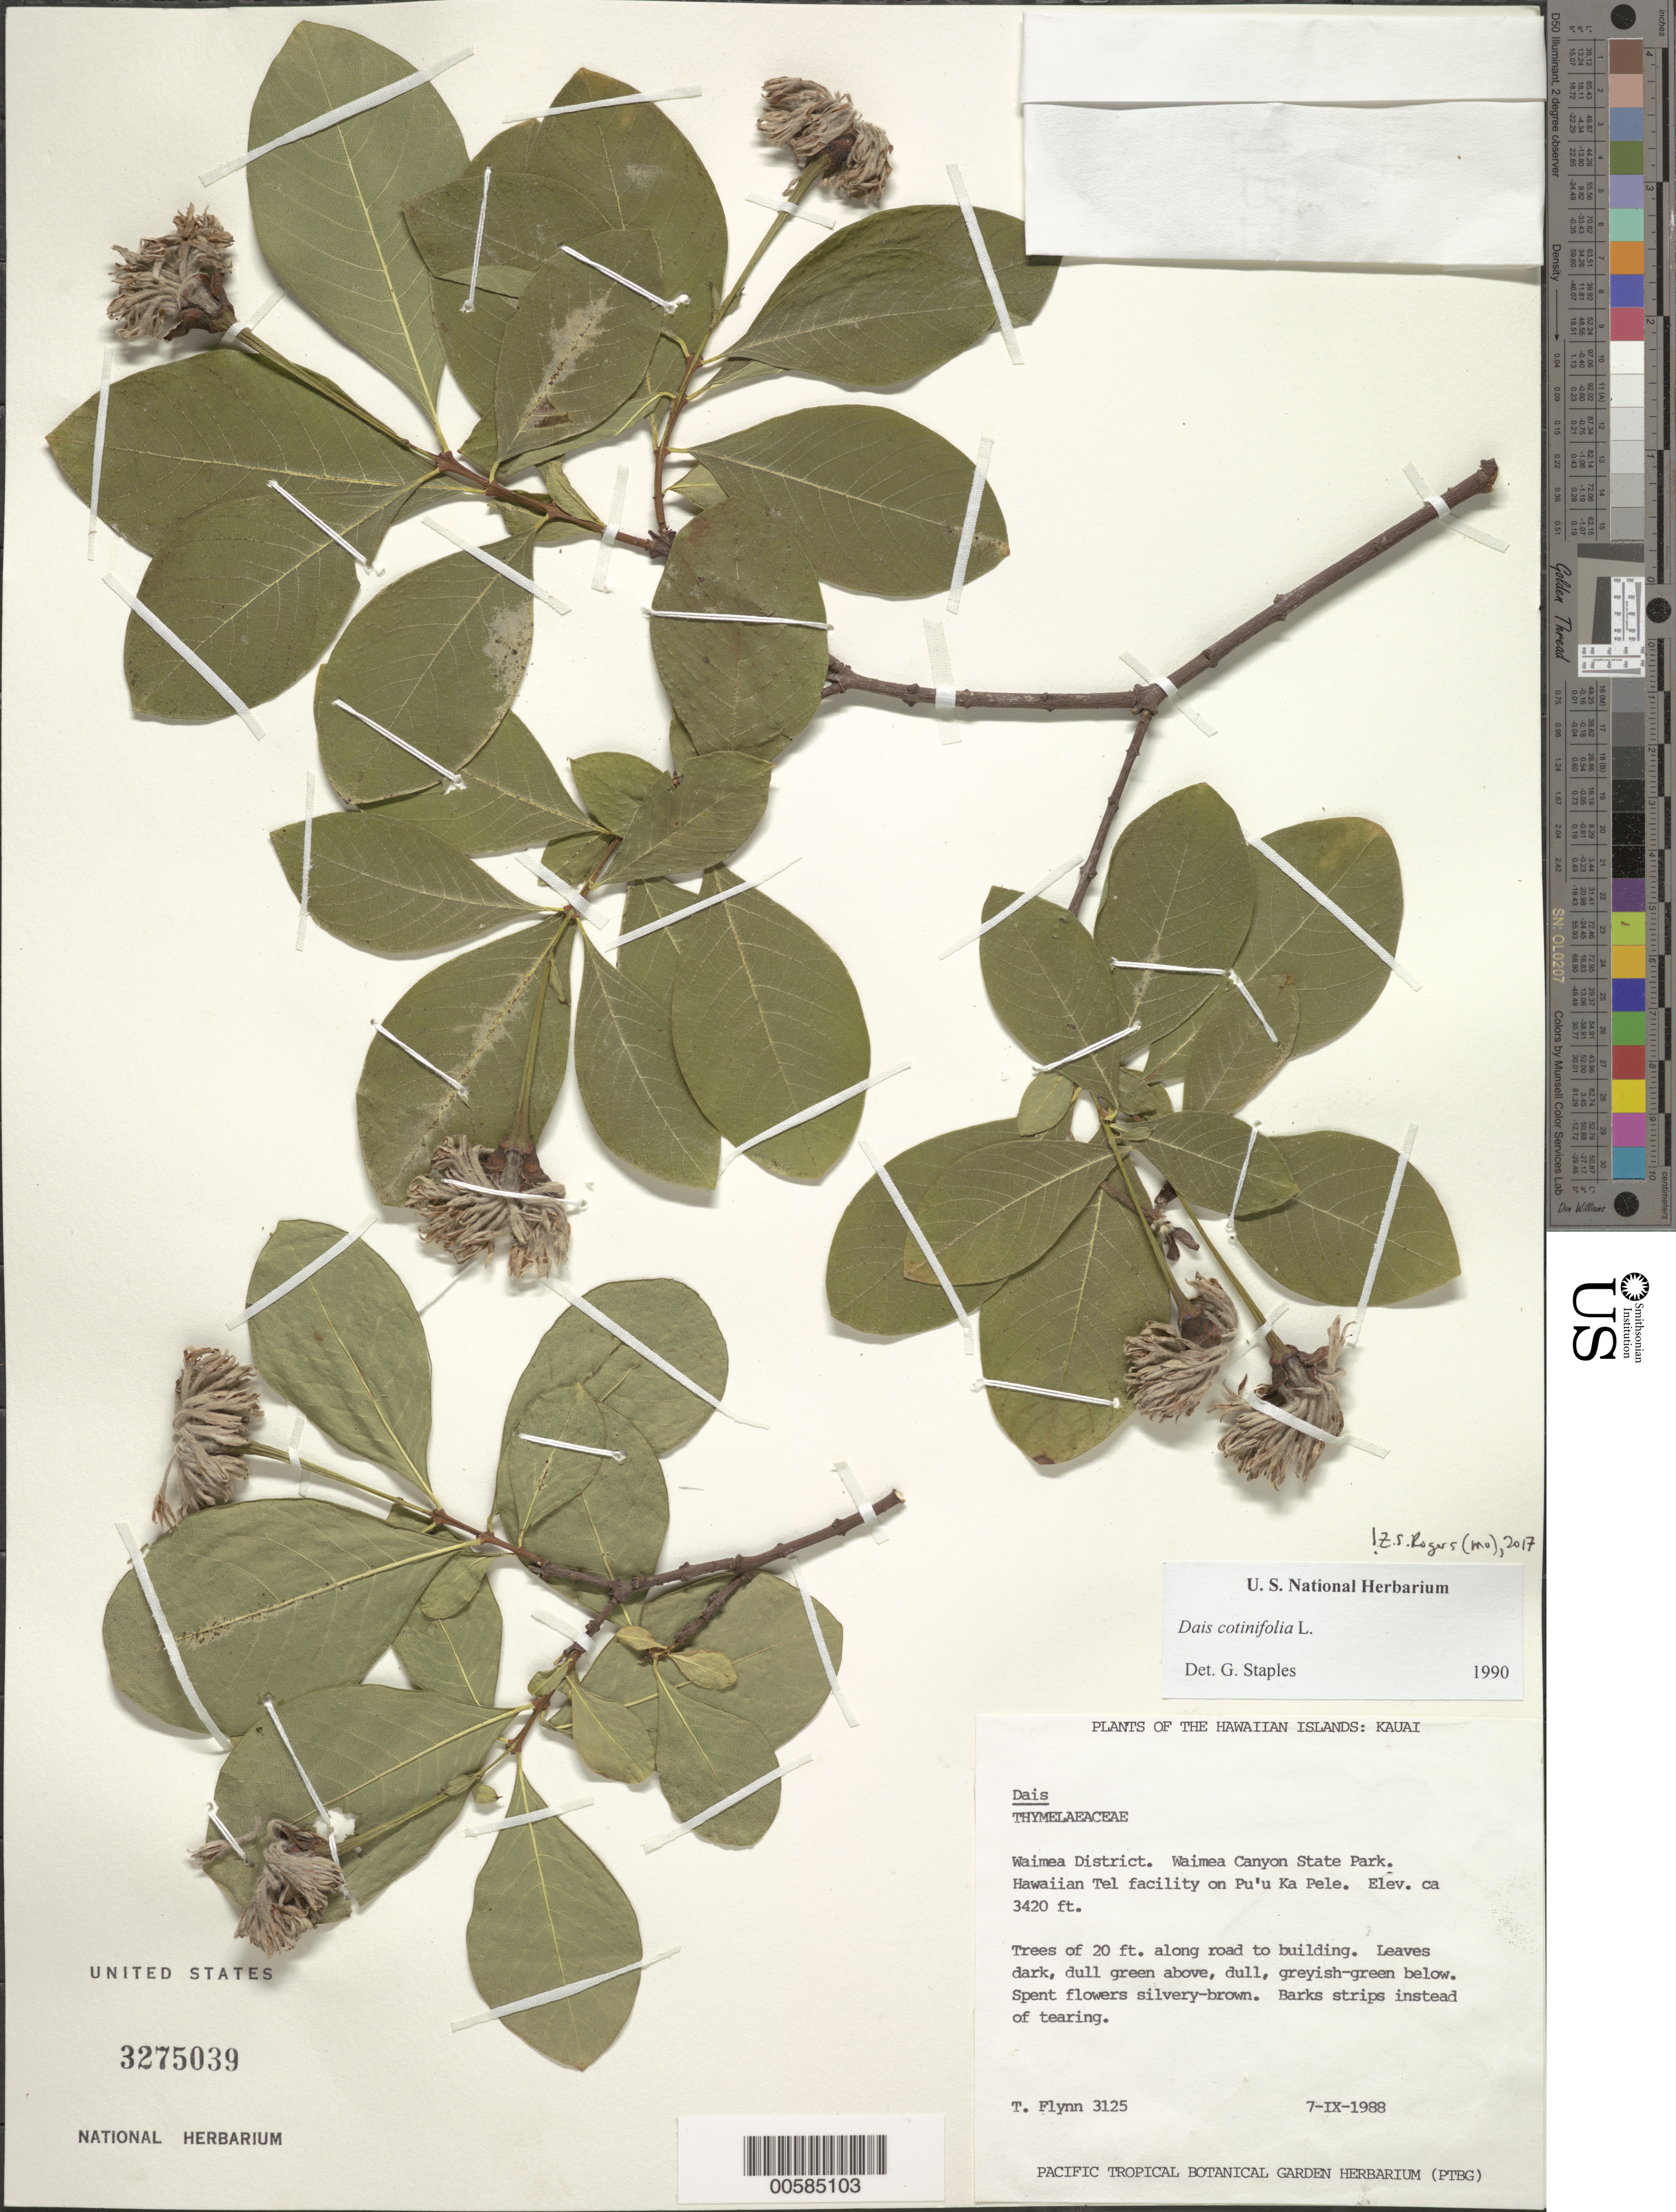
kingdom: Plantae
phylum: Tracheophyta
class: Magnoliopsida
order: Malvales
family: Thymelaeaceae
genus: Dais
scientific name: Dais cotinifolia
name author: L.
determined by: Staples, G. W.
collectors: T. W. Flynn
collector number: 3125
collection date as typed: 7 Sep 1988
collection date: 1988-09-07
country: United States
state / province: Hawaii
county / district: Kauai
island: Kaua'i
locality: Waimea Dist. Waimea Canyon State Park. Hawaiian Tel facility on Pu'u Ka Pele.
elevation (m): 1042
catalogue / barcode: US 3275039